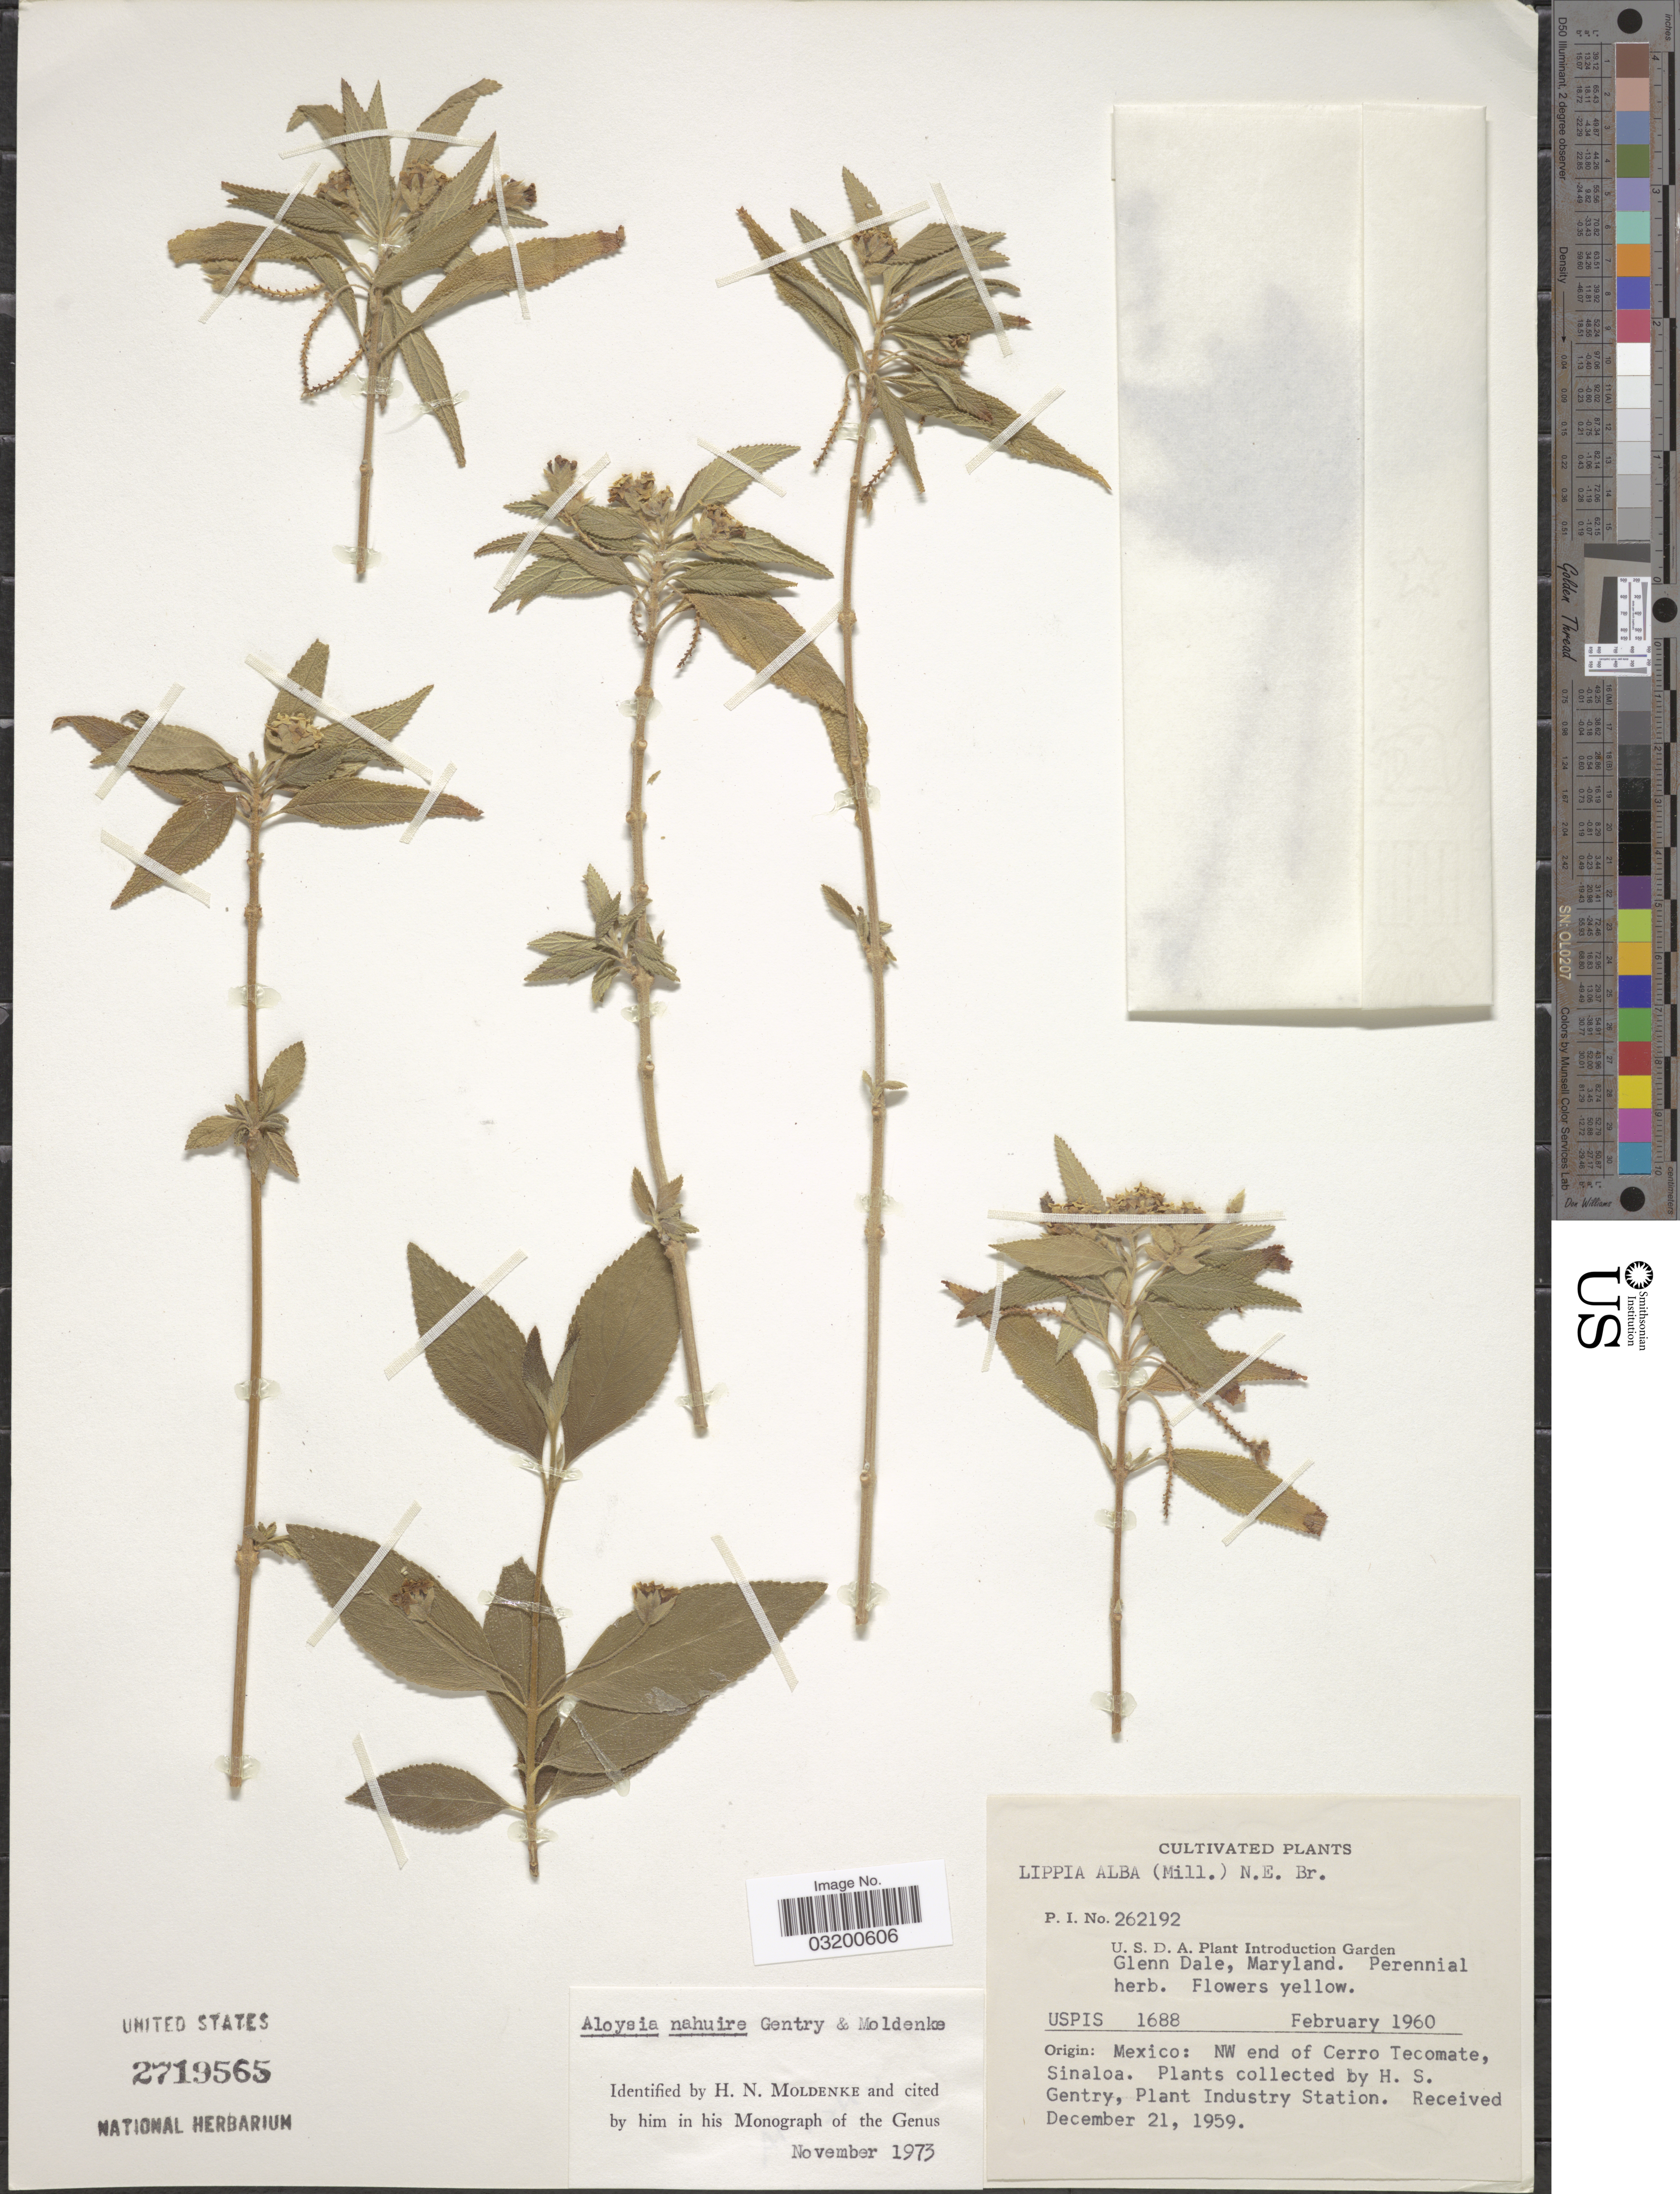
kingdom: Plantae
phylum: Tracheophyta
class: Magnoliopsida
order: Lamiales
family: Verbenaceae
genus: Aloysia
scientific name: Aloysia nahuire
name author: Gentry & Moldenke in Moldenke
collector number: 1688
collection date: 1960-02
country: United States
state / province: Maryland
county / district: Prince George's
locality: U. S. D. A. Plant Introduction Garden Glenn Dale.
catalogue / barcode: US 2719565